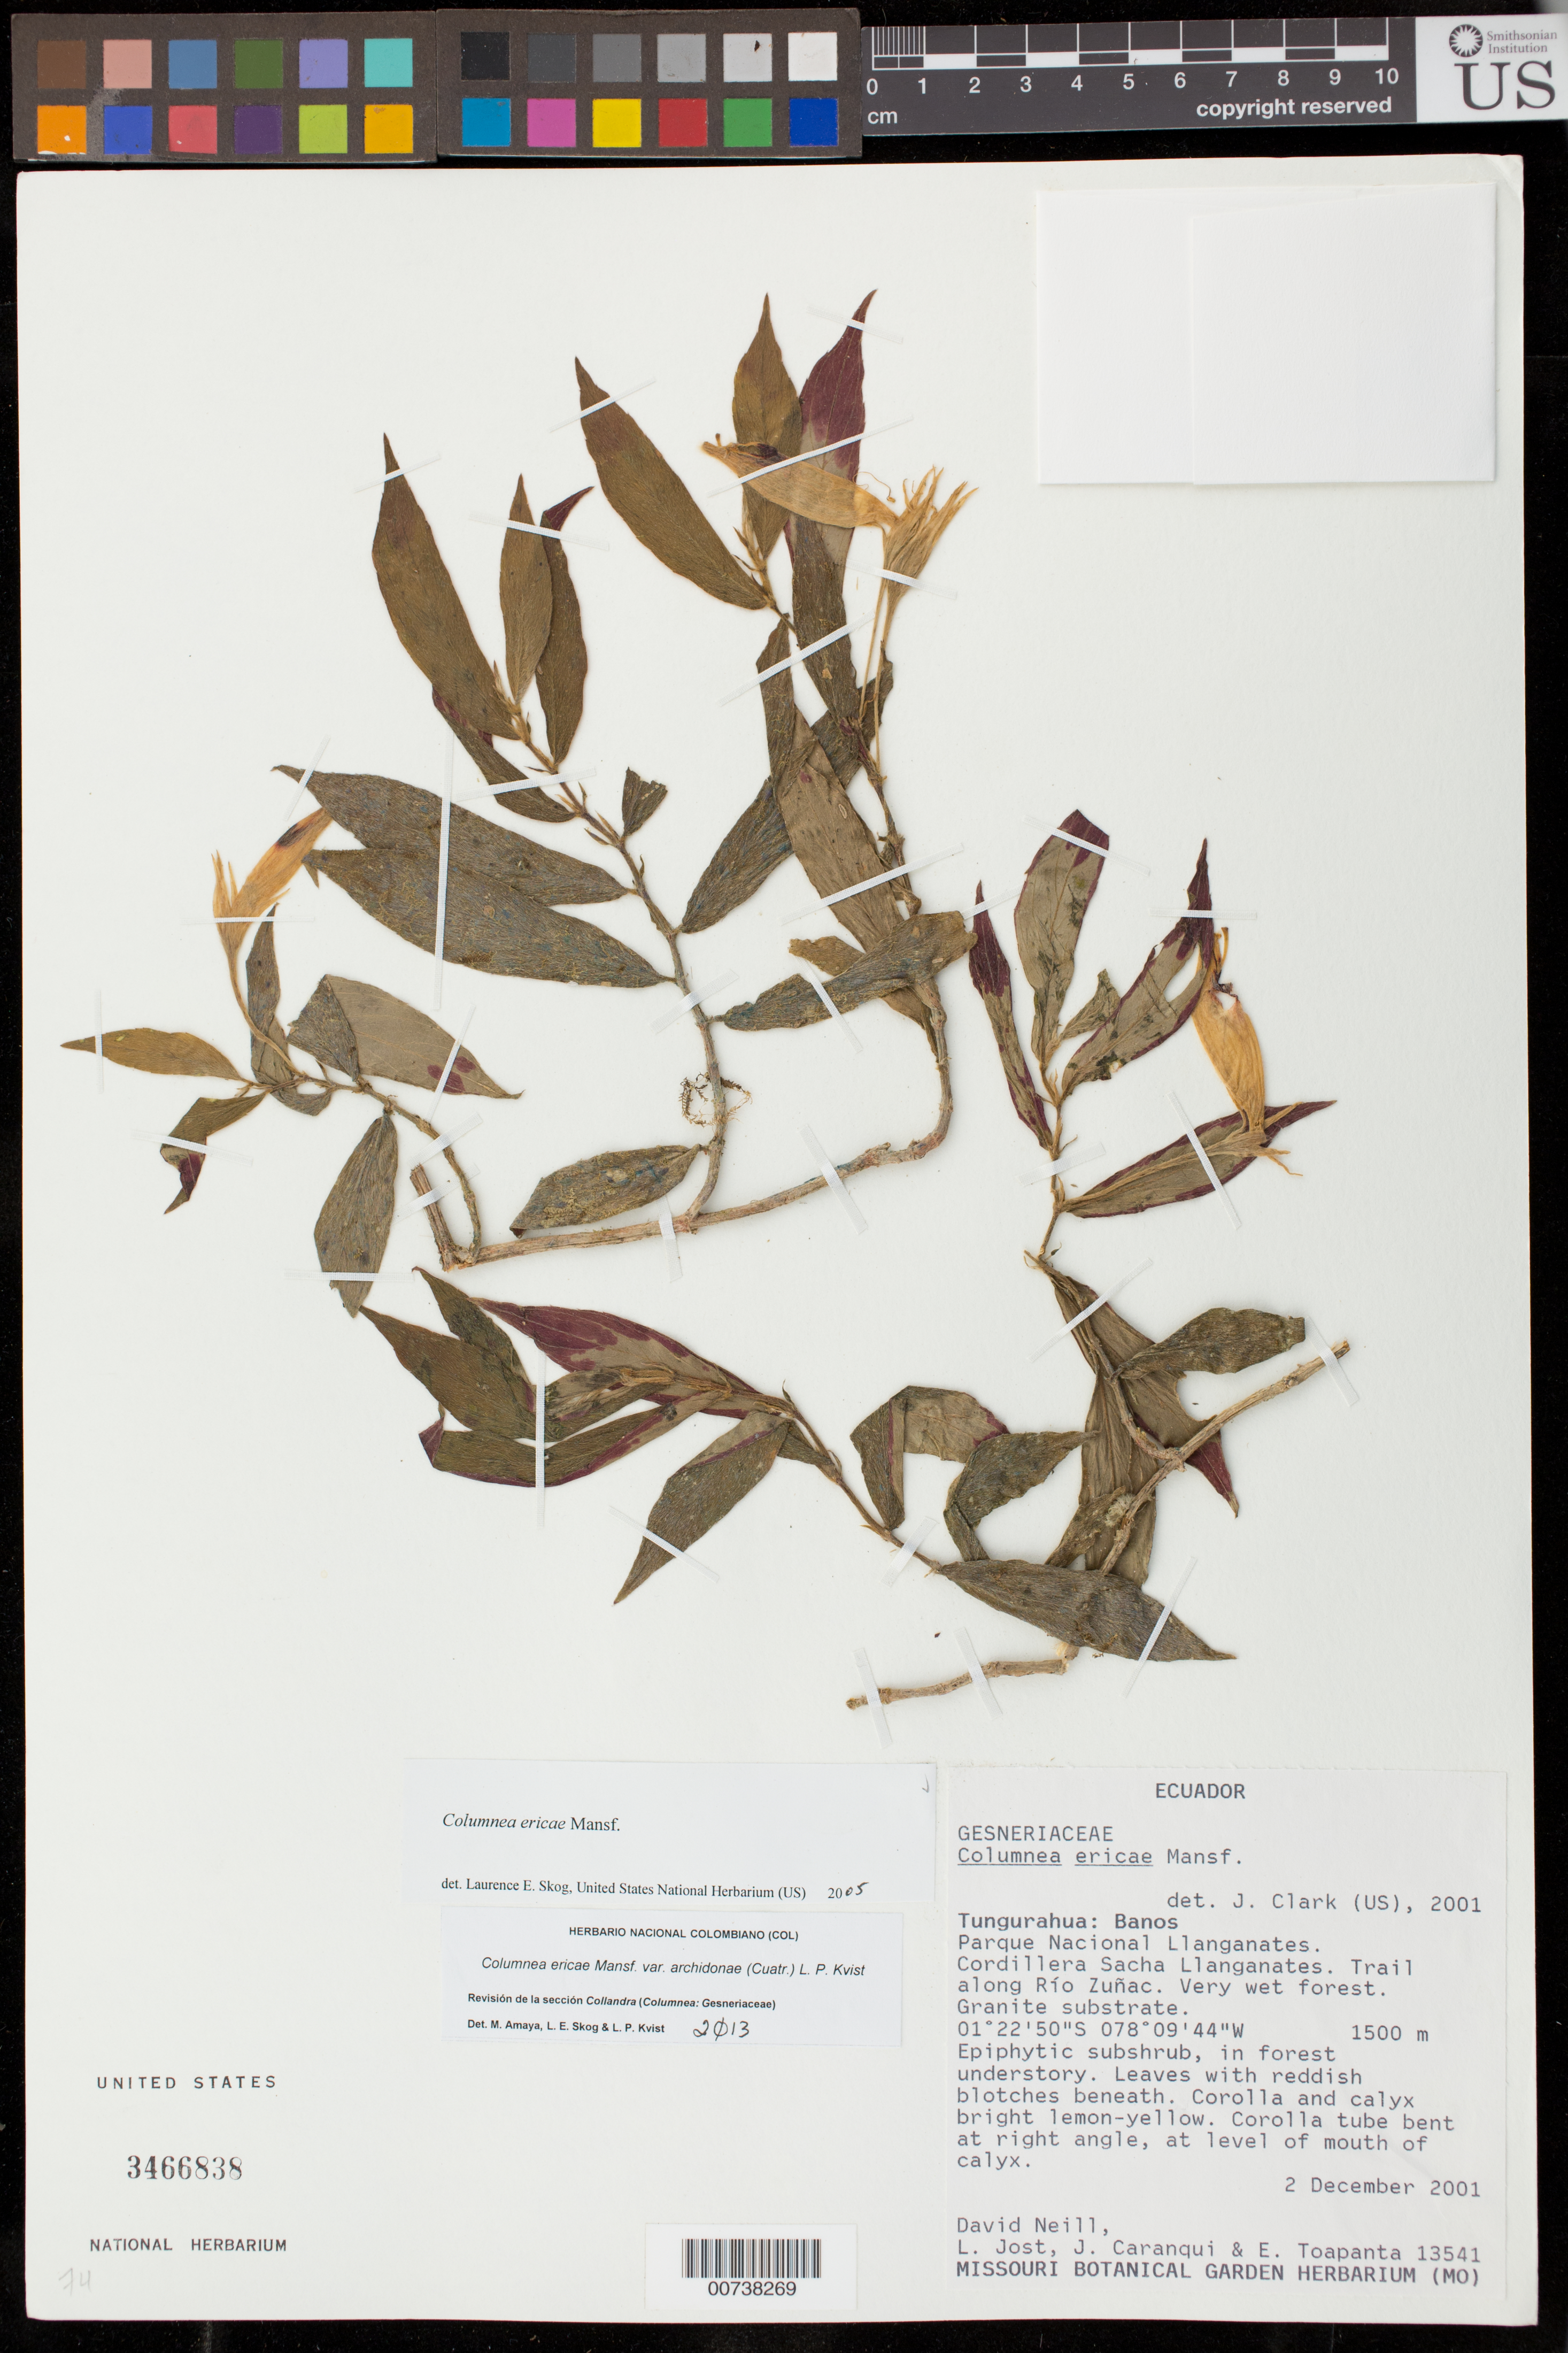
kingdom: Plantae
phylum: Tracheophyta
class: Magnoliopsida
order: Lamiales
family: Gesneriaceae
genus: Columnea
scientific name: Columnea ericae var. archidonae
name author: (Cuatrec.) L.P. Kvist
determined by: Amaya-Márquez, M.; Skog, Laurence E.; Kvist, L. P.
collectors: D. A. Neill, L. Jost, J. Caranqui & E. Toapanta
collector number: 13541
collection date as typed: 02 Dec 2001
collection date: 2001-12-02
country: Ecuador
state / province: Tungurahua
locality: Banos. Parque Nacional Llanganates. Cordillera Sacha Llanganates. Trail along Río Zuñac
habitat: Very wet forest. Granite substrate.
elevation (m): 1500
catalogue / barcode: US 3466838